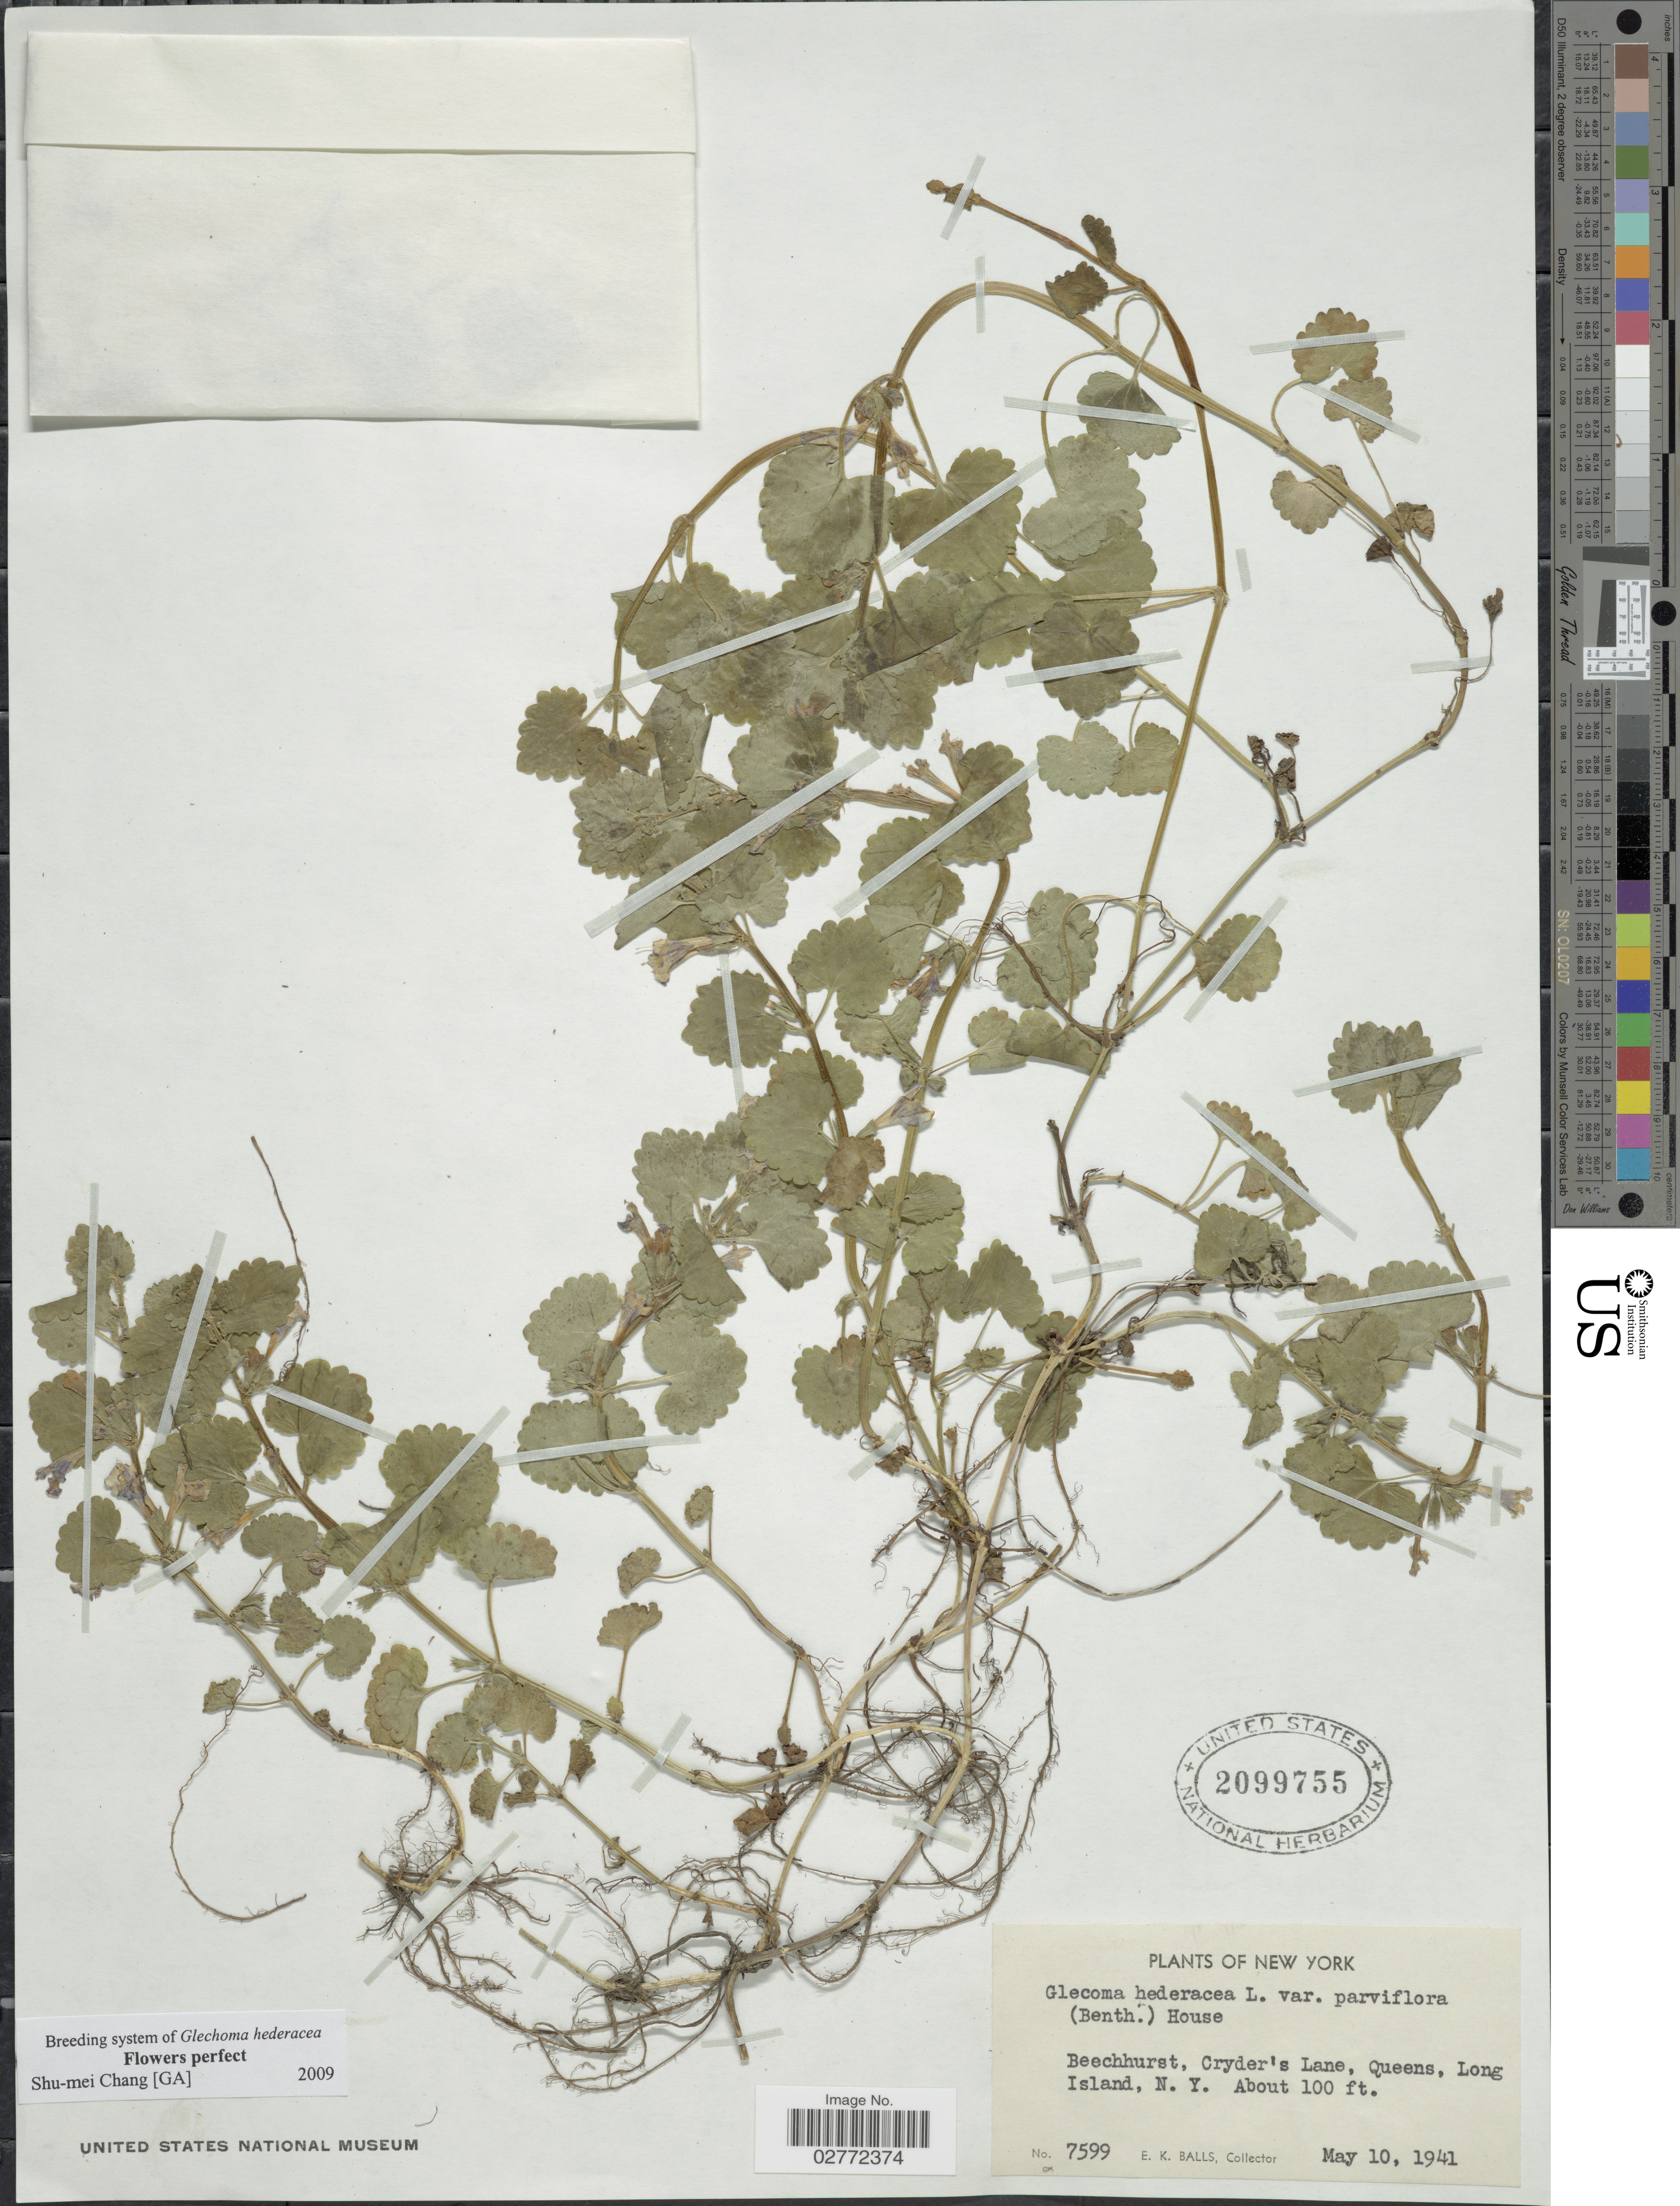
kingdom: Plantae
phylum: Tracheophyta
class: Magnoliopsida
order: Lamiales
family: Lamiaceae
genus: Glechoma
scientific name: Glechoma hederacea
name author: L.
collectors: E. K. Balls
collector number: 7599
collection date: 1941-05-10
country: United States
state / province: New York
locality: Beechhurst, Cryder's Lane. Queens, Long Island.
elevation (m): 30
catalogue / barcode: US 2099755